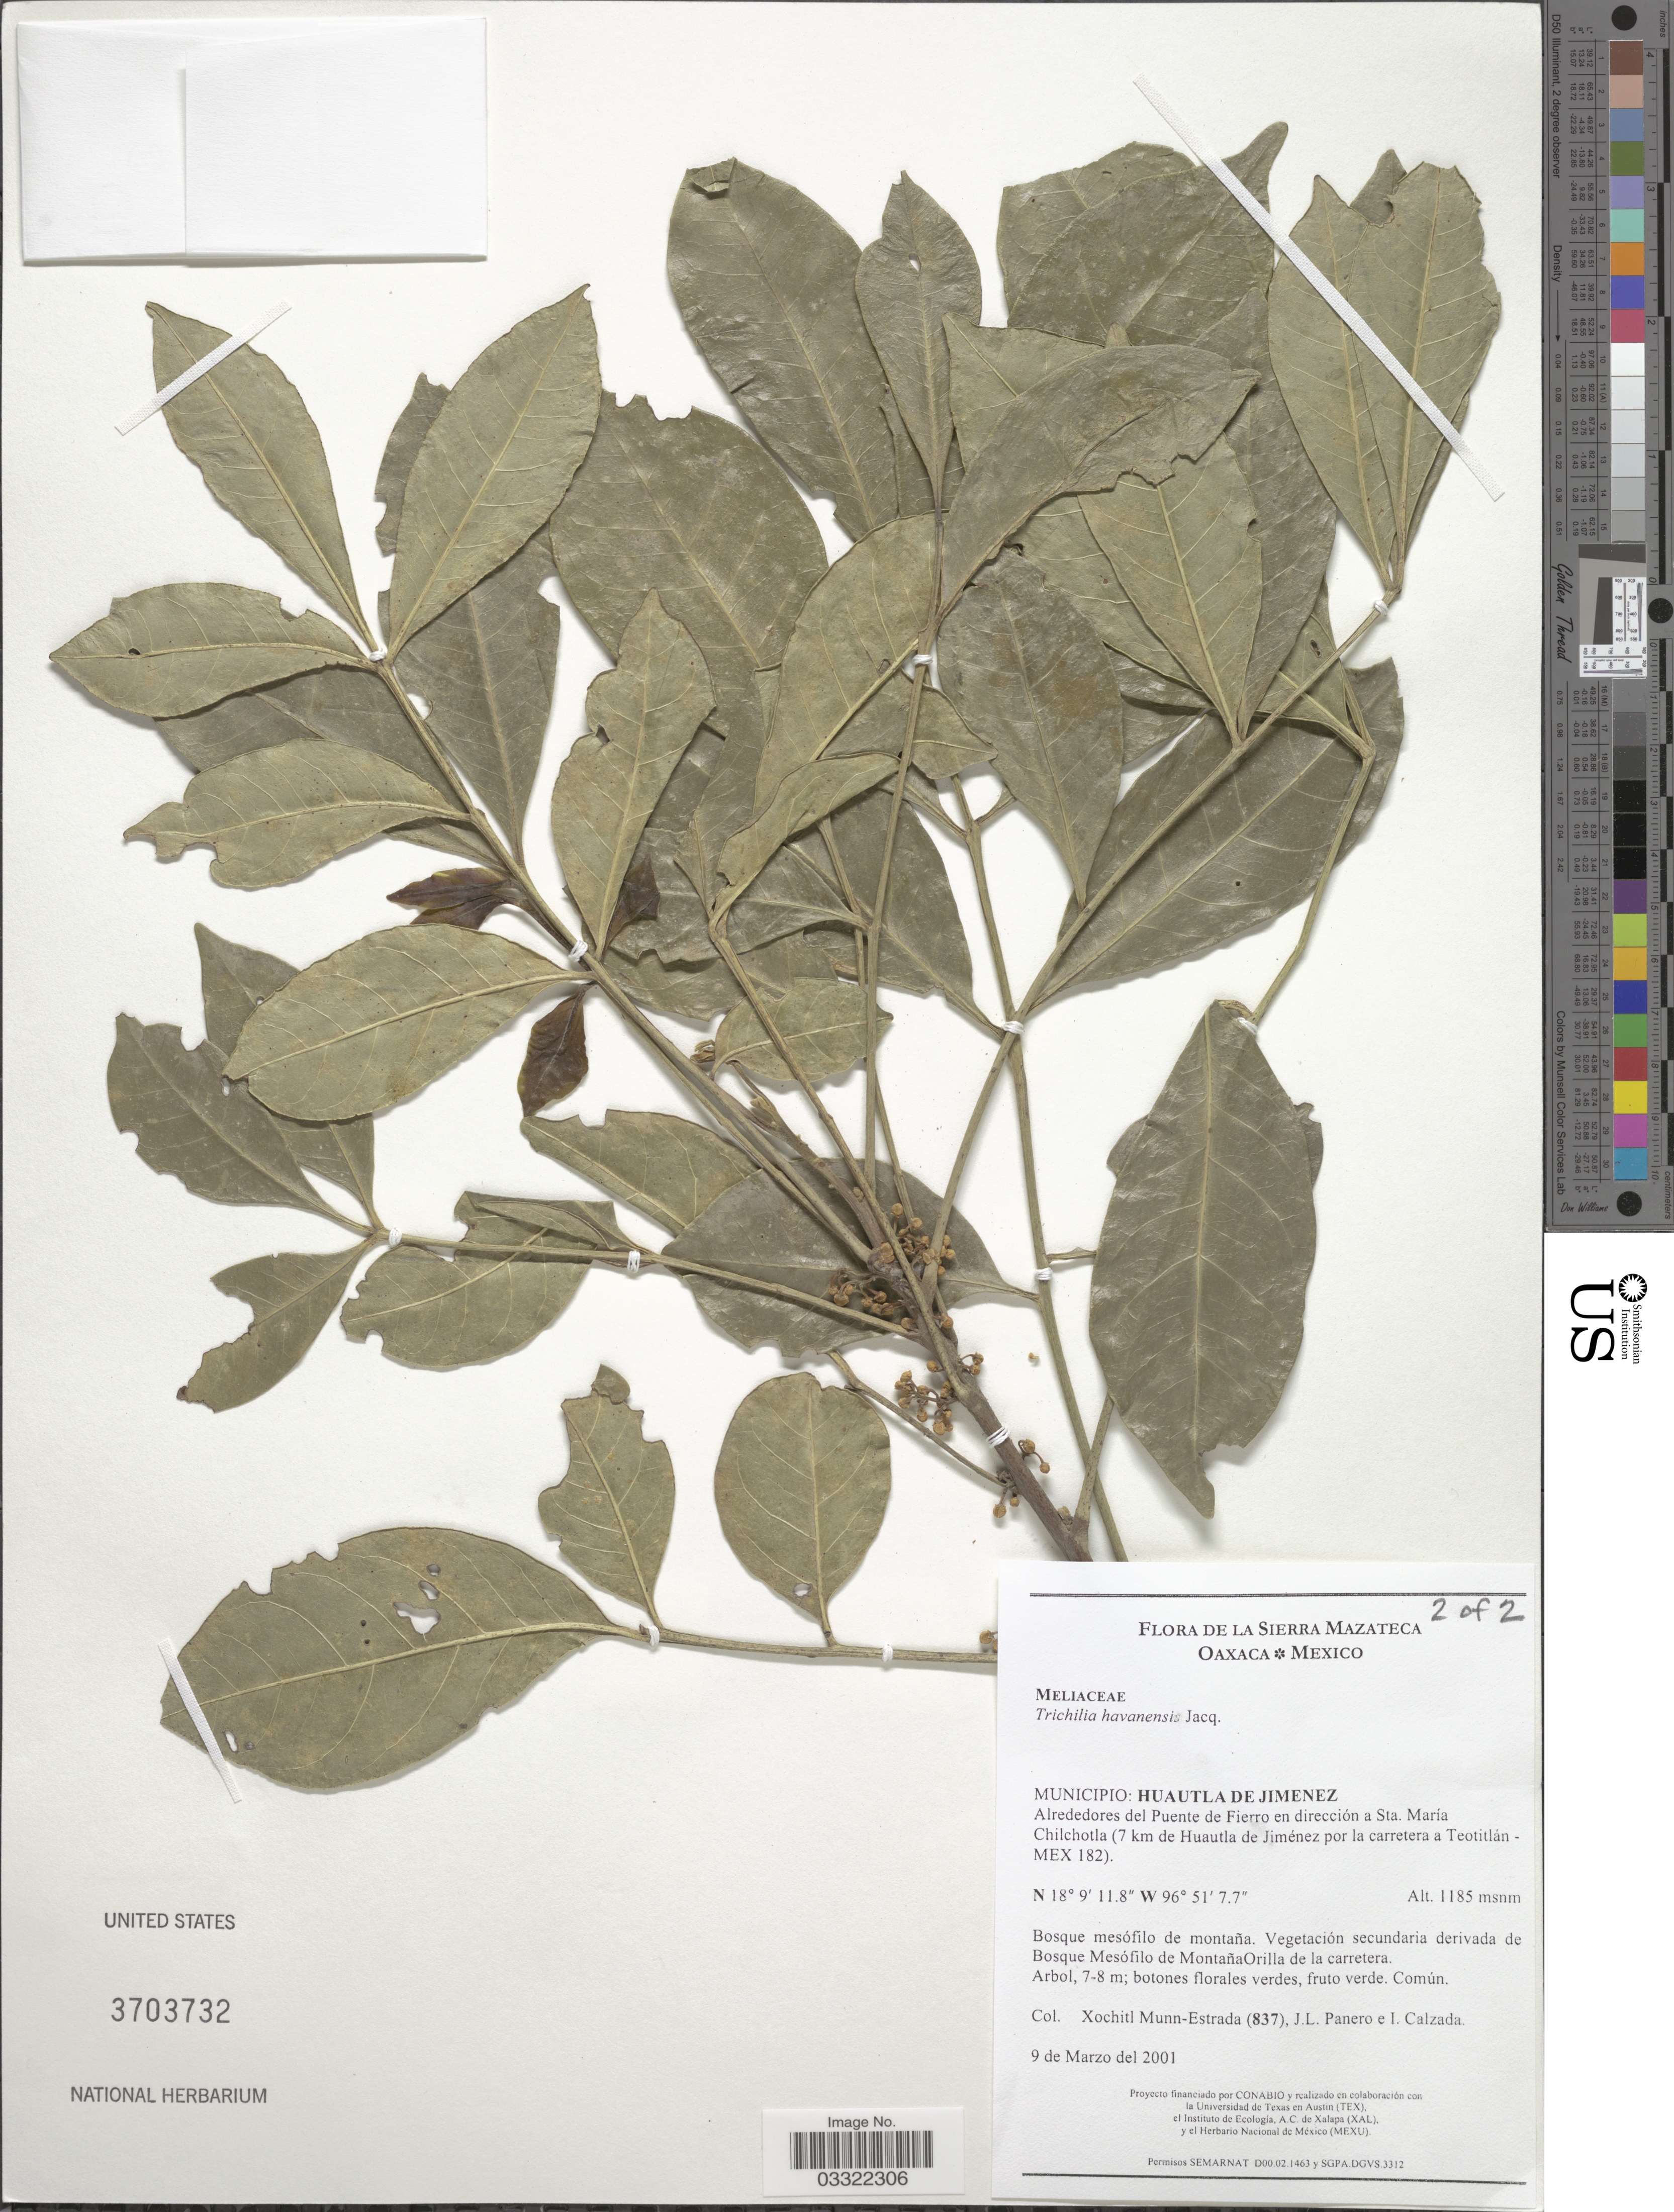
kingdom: Plantae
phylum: Tracheophyta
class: Magnoliopsida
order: Sapindales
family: Meliaceae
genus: Trichilia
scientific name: Trichilia havanensis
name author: Jacq.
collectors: X. Munn-Estrada, J. L. Panero & I. Calzada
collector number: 837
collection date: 2001-03-09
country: Mexico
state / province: Oaxaca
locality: La Sierra Mazateca. Municipio: Huautla de Jimenez. Alrededores del Puente de Fierro en dirección a Sta. María Chilchotla (7 km de Huautla de Jiménez por la carretera a Teotitlán - MEX 182).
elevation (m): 1185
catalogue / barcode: US 3703732